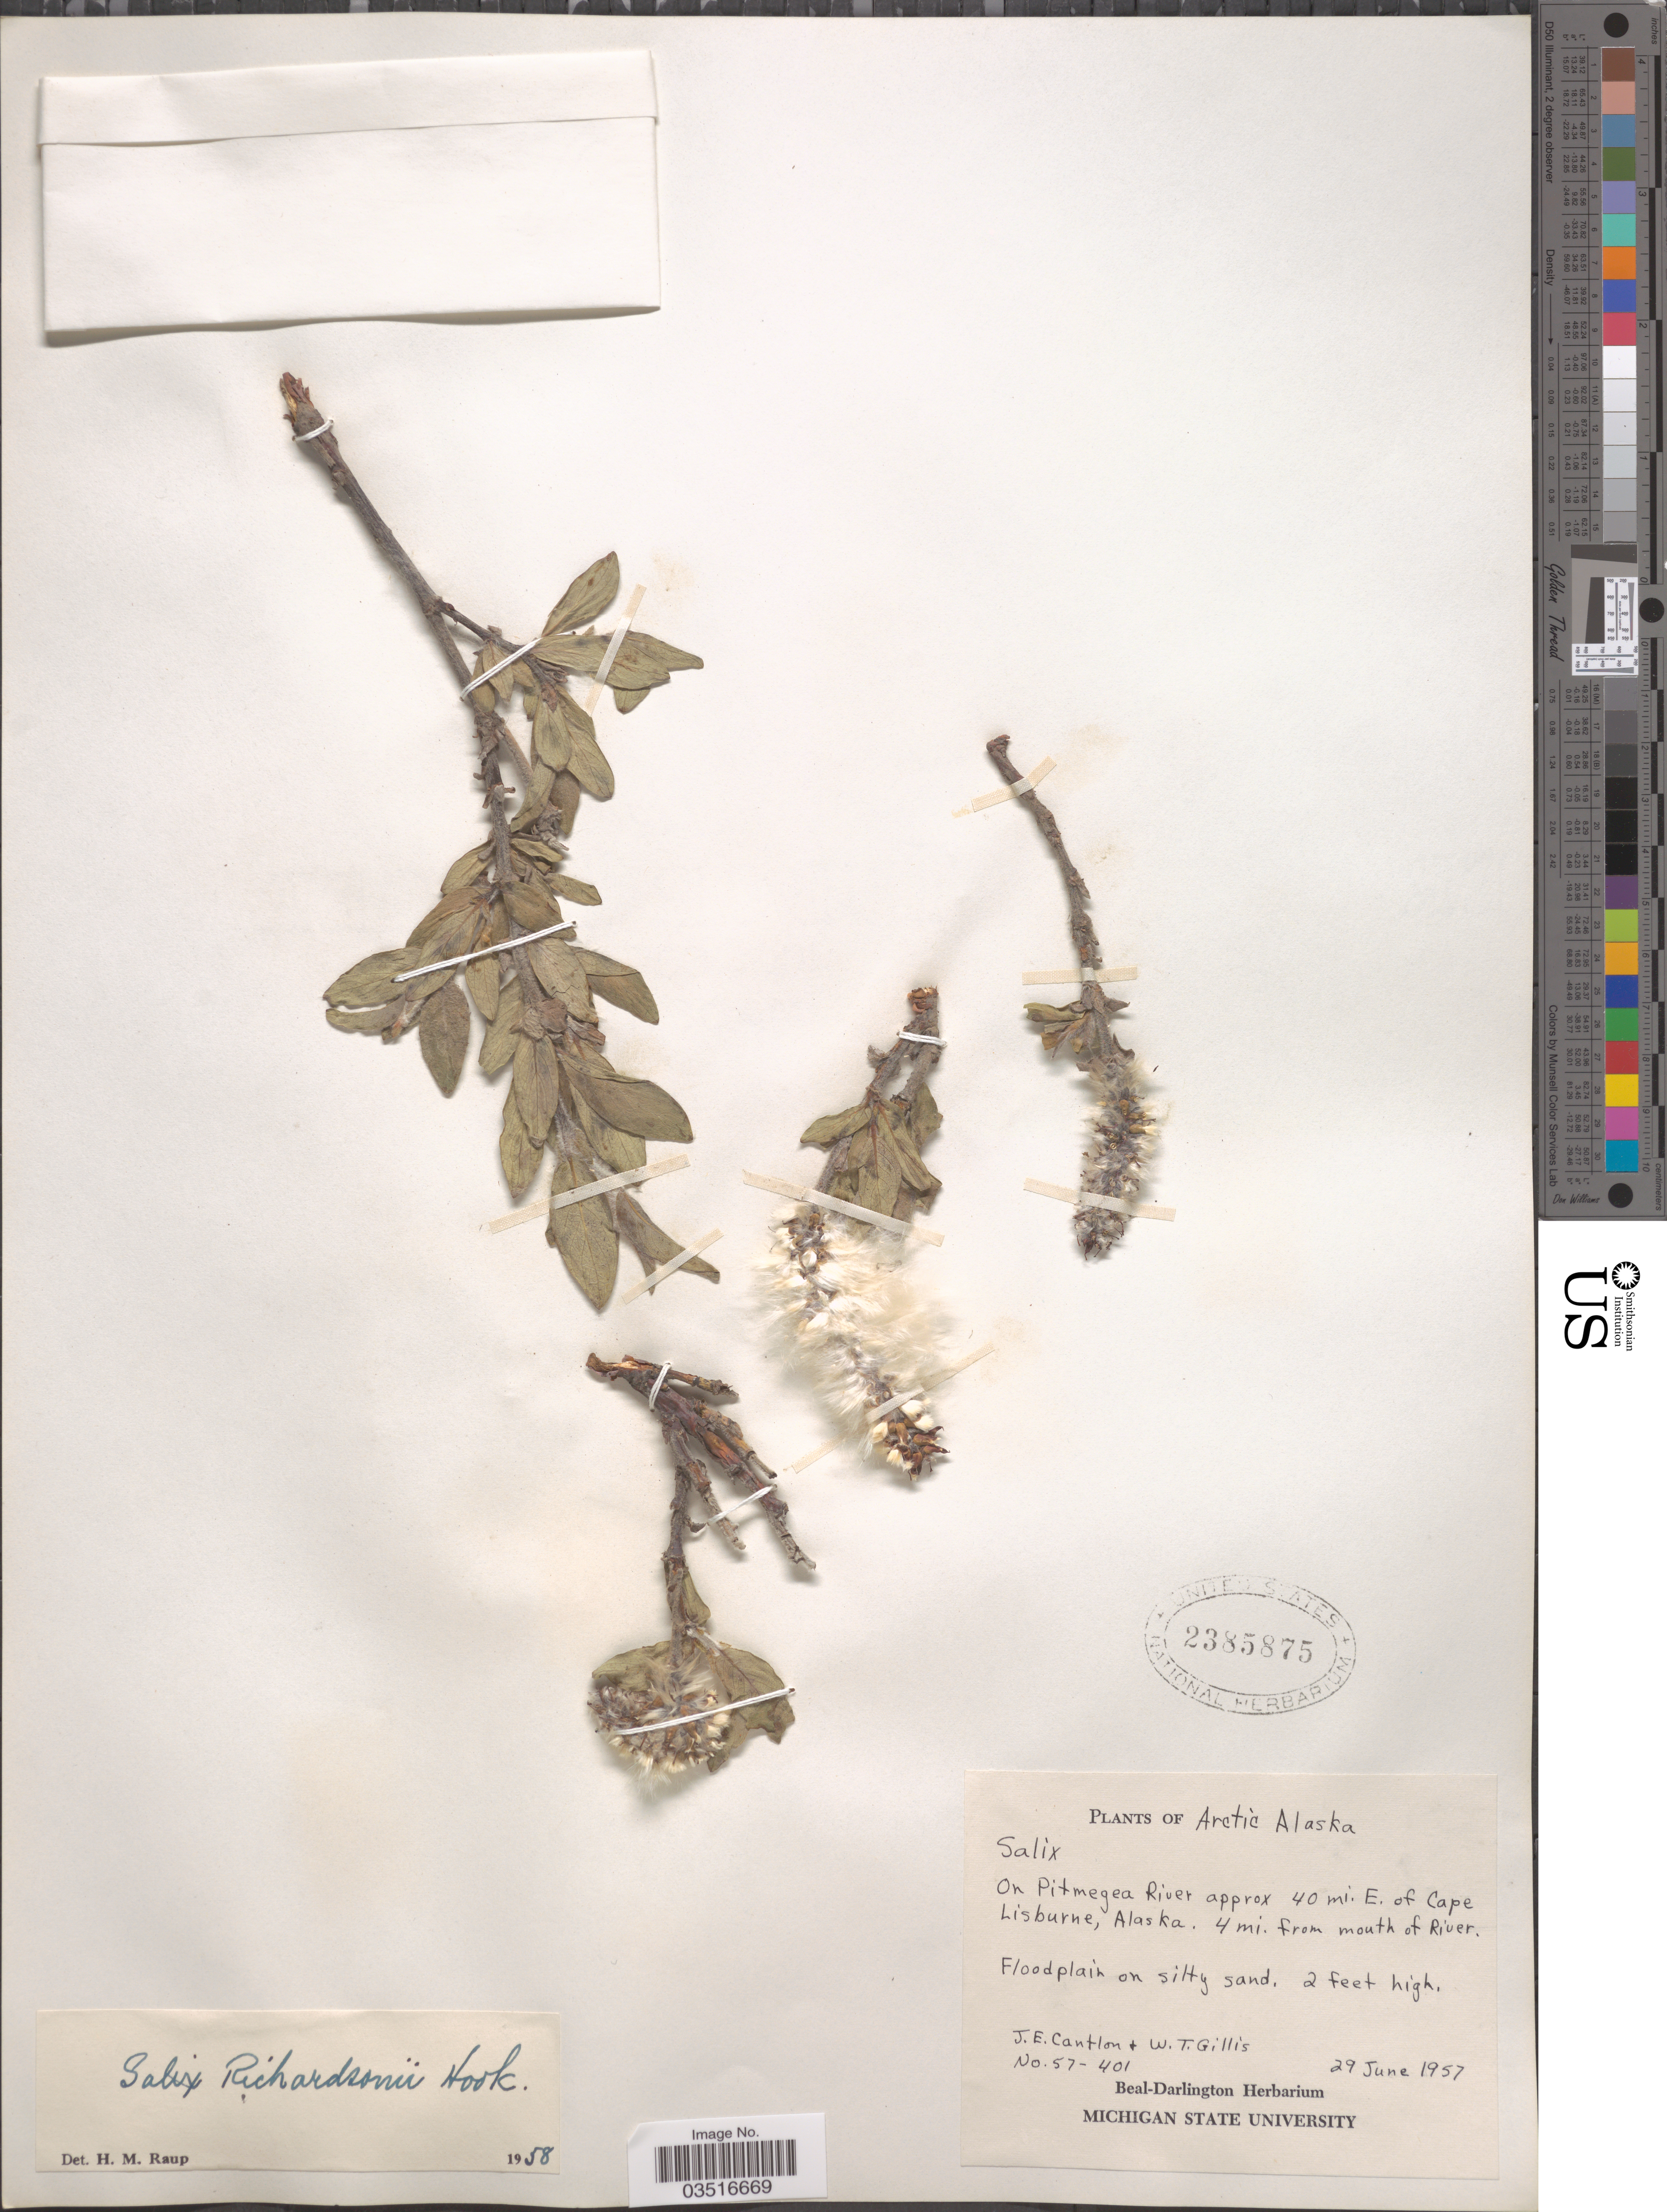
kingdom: Plantae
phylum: Tracheophyta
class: Magnoliopsida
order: Malpighiales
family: Salicaceae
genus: Salix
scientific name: Salix richardsonii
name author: Hook.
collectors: J. Cantlon & W. T. Gillis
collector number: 57-401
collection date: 1957-06-29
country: United States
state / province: Alaska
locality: Arctic Alaska. On Pitmegea River approx 40 mi. E. of Cape Lisburne. 4 mi. from mouth of River.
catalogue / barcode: US 2385875